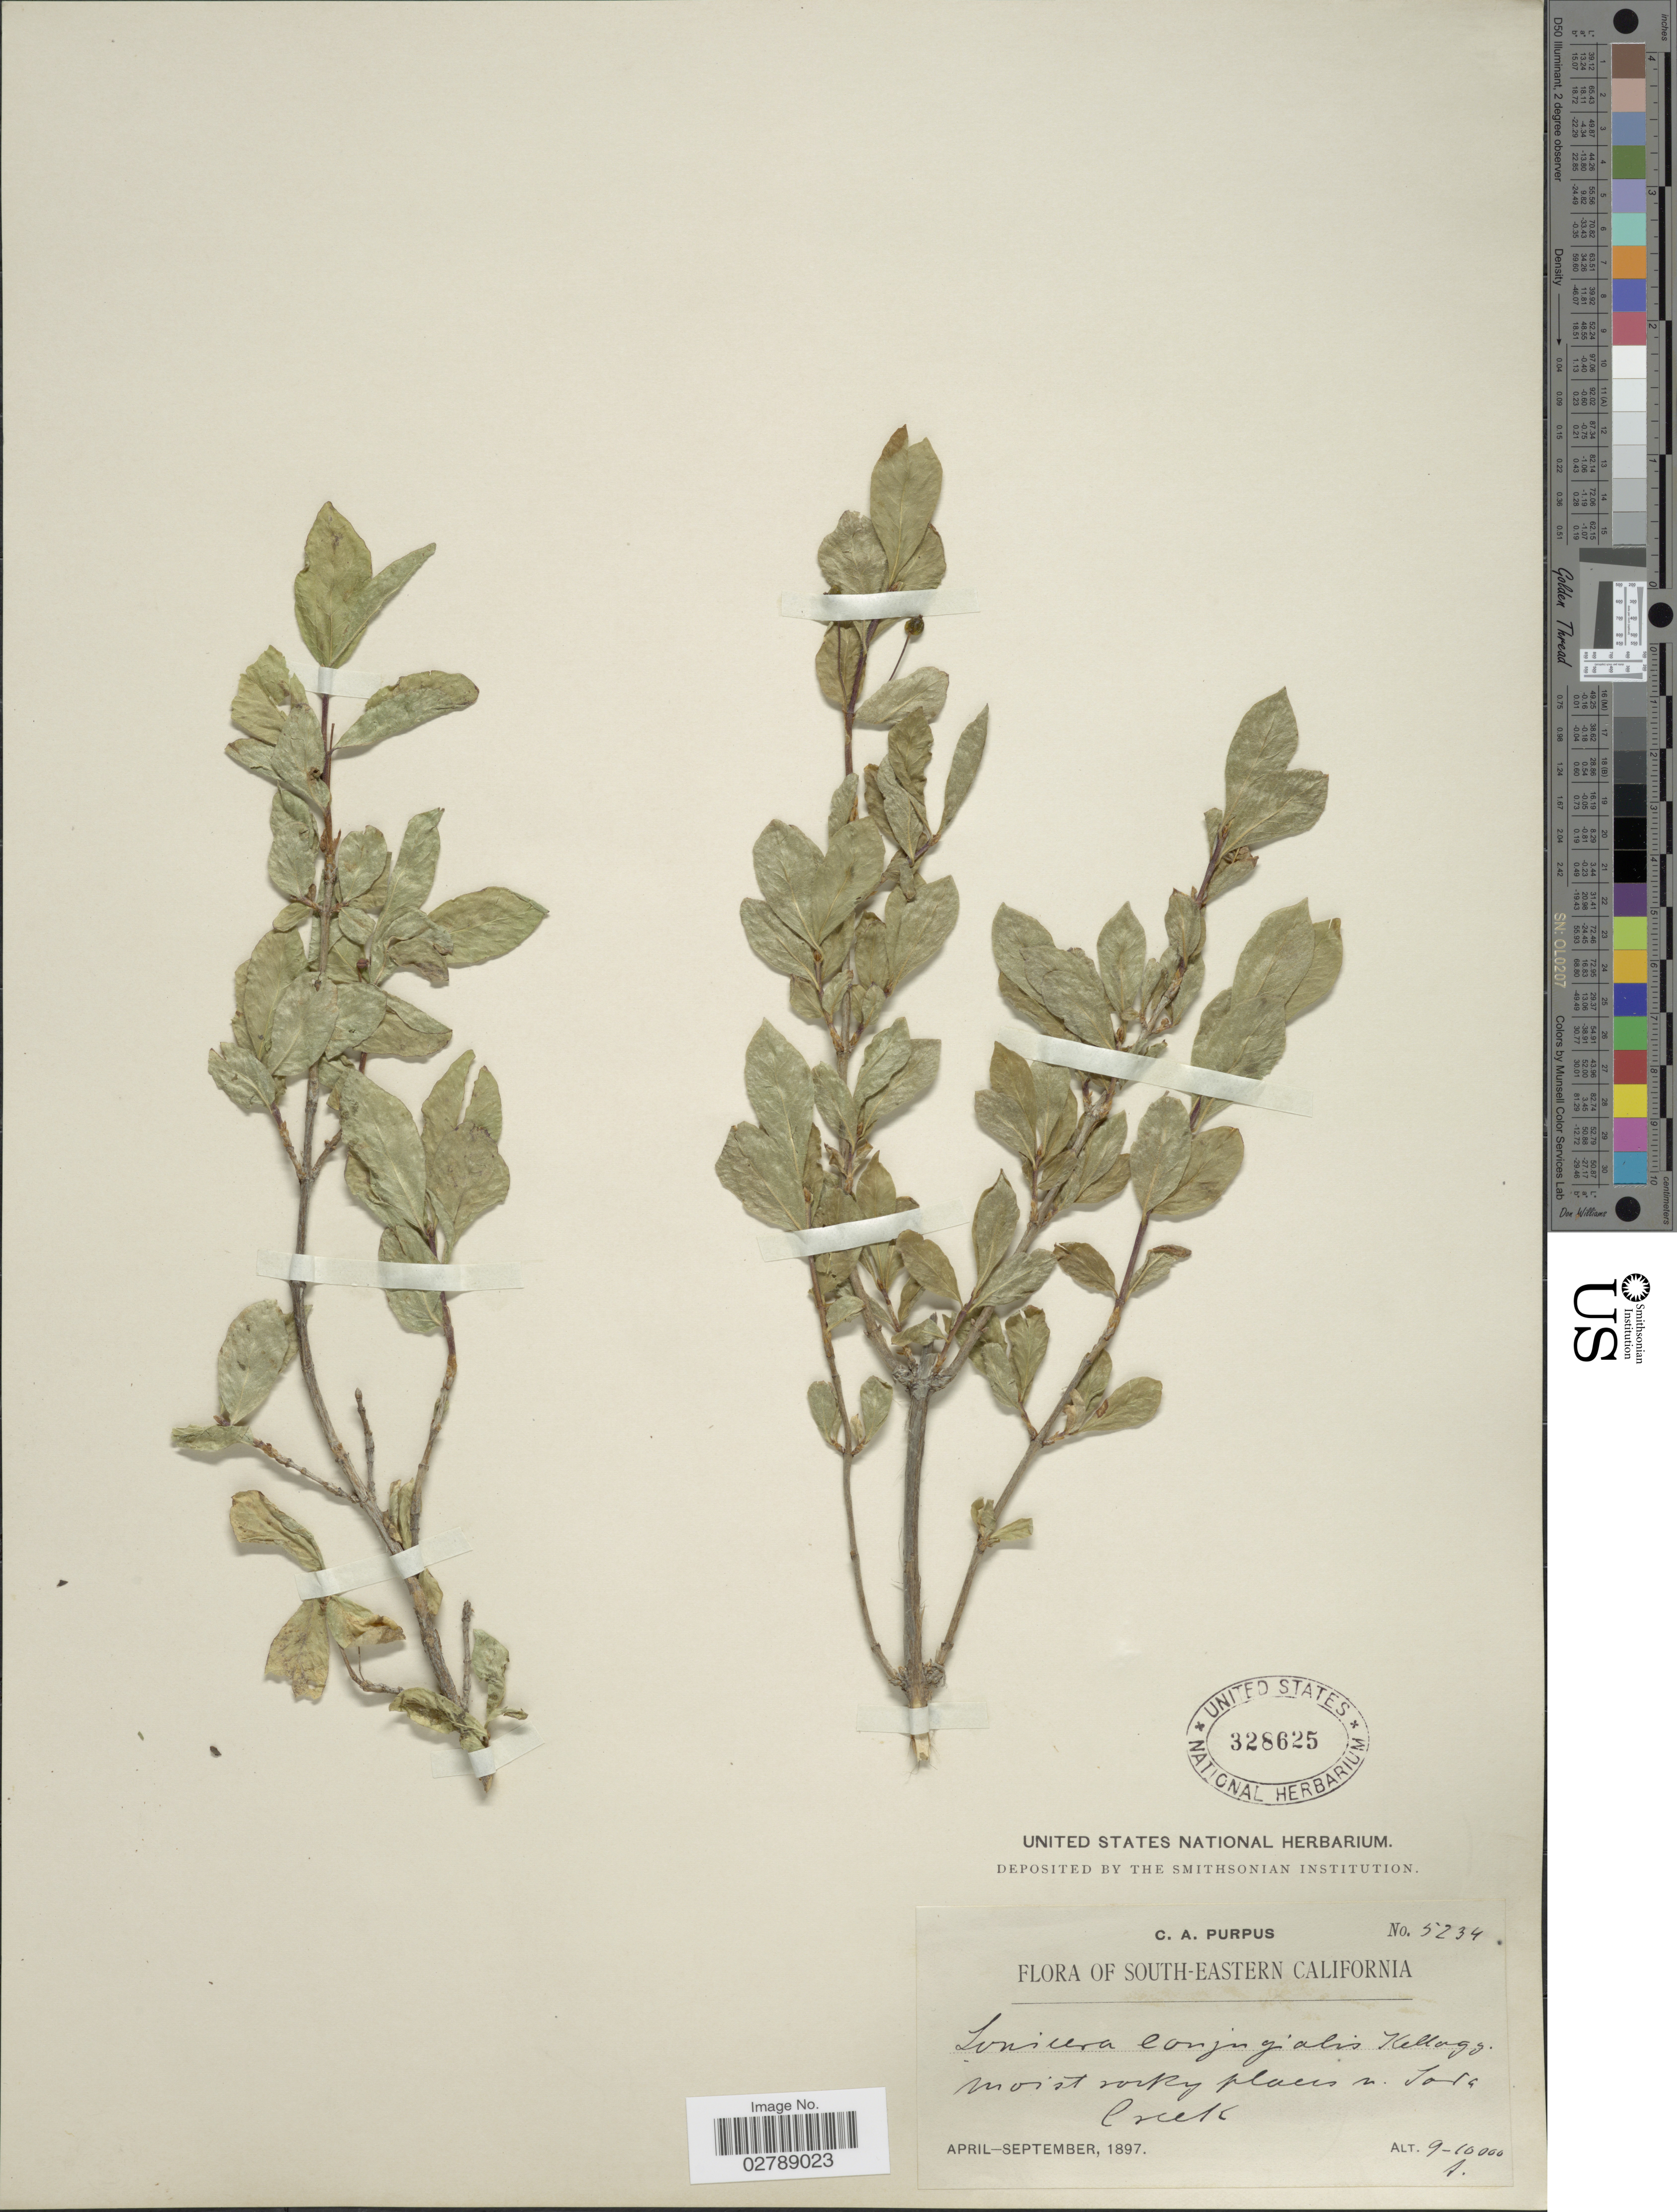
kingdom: Plantae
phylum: Tracheophyta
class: Magnoliopsida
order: Dipsacales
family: Caprifoliaceae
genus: Lonicera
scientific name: Lonicera conjugialis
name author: Kellogg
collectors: C. A. Purpus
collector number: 5234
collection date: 1897-04/1897-09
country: United States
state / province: California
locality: South-Eastern California. Moist rocky places n. Falls Creek.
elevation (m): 2743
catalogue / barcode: US 328625